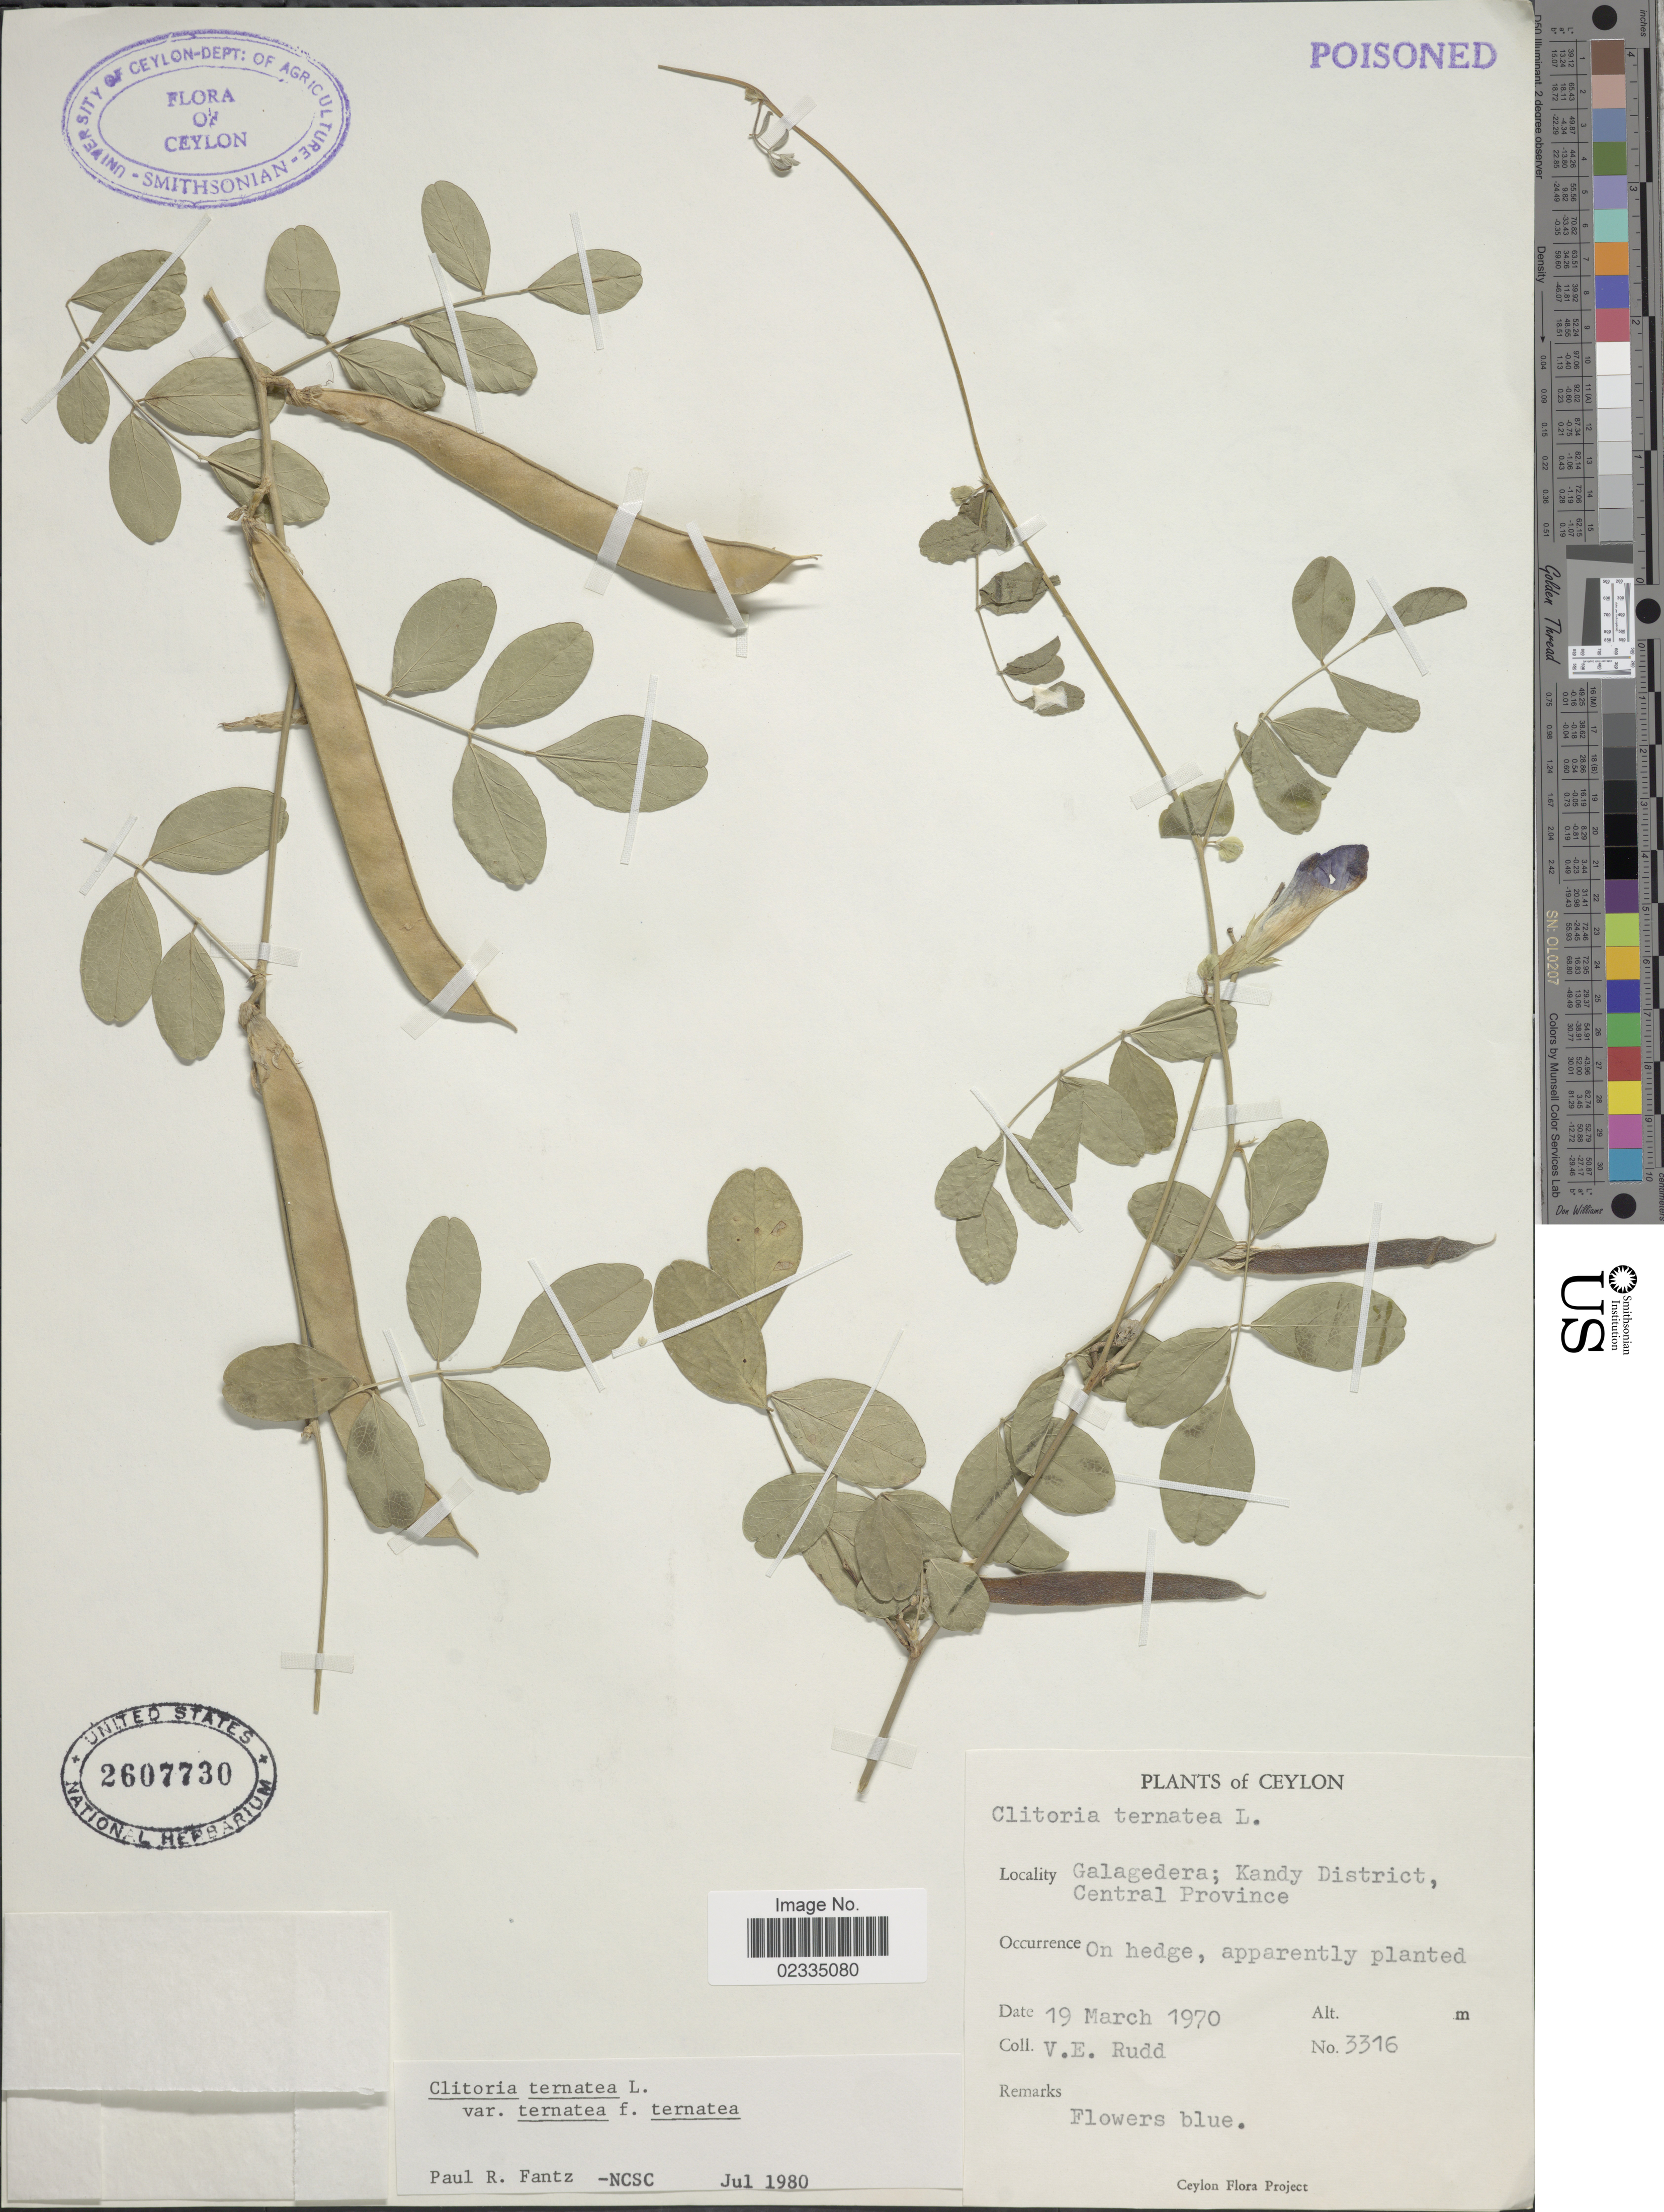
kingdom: Plantae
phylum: Tracheophyta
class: Magnoliopsida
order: Fabales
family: Fabaceae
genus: Clitoria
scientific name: Clitoria ternatea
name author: L.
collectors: V. E. Rudd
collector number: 3316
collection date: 1970-03-19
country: Sri Lanka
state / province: Central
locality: Ceylon, Galagedera; Kandy District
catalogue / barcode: US 2607730